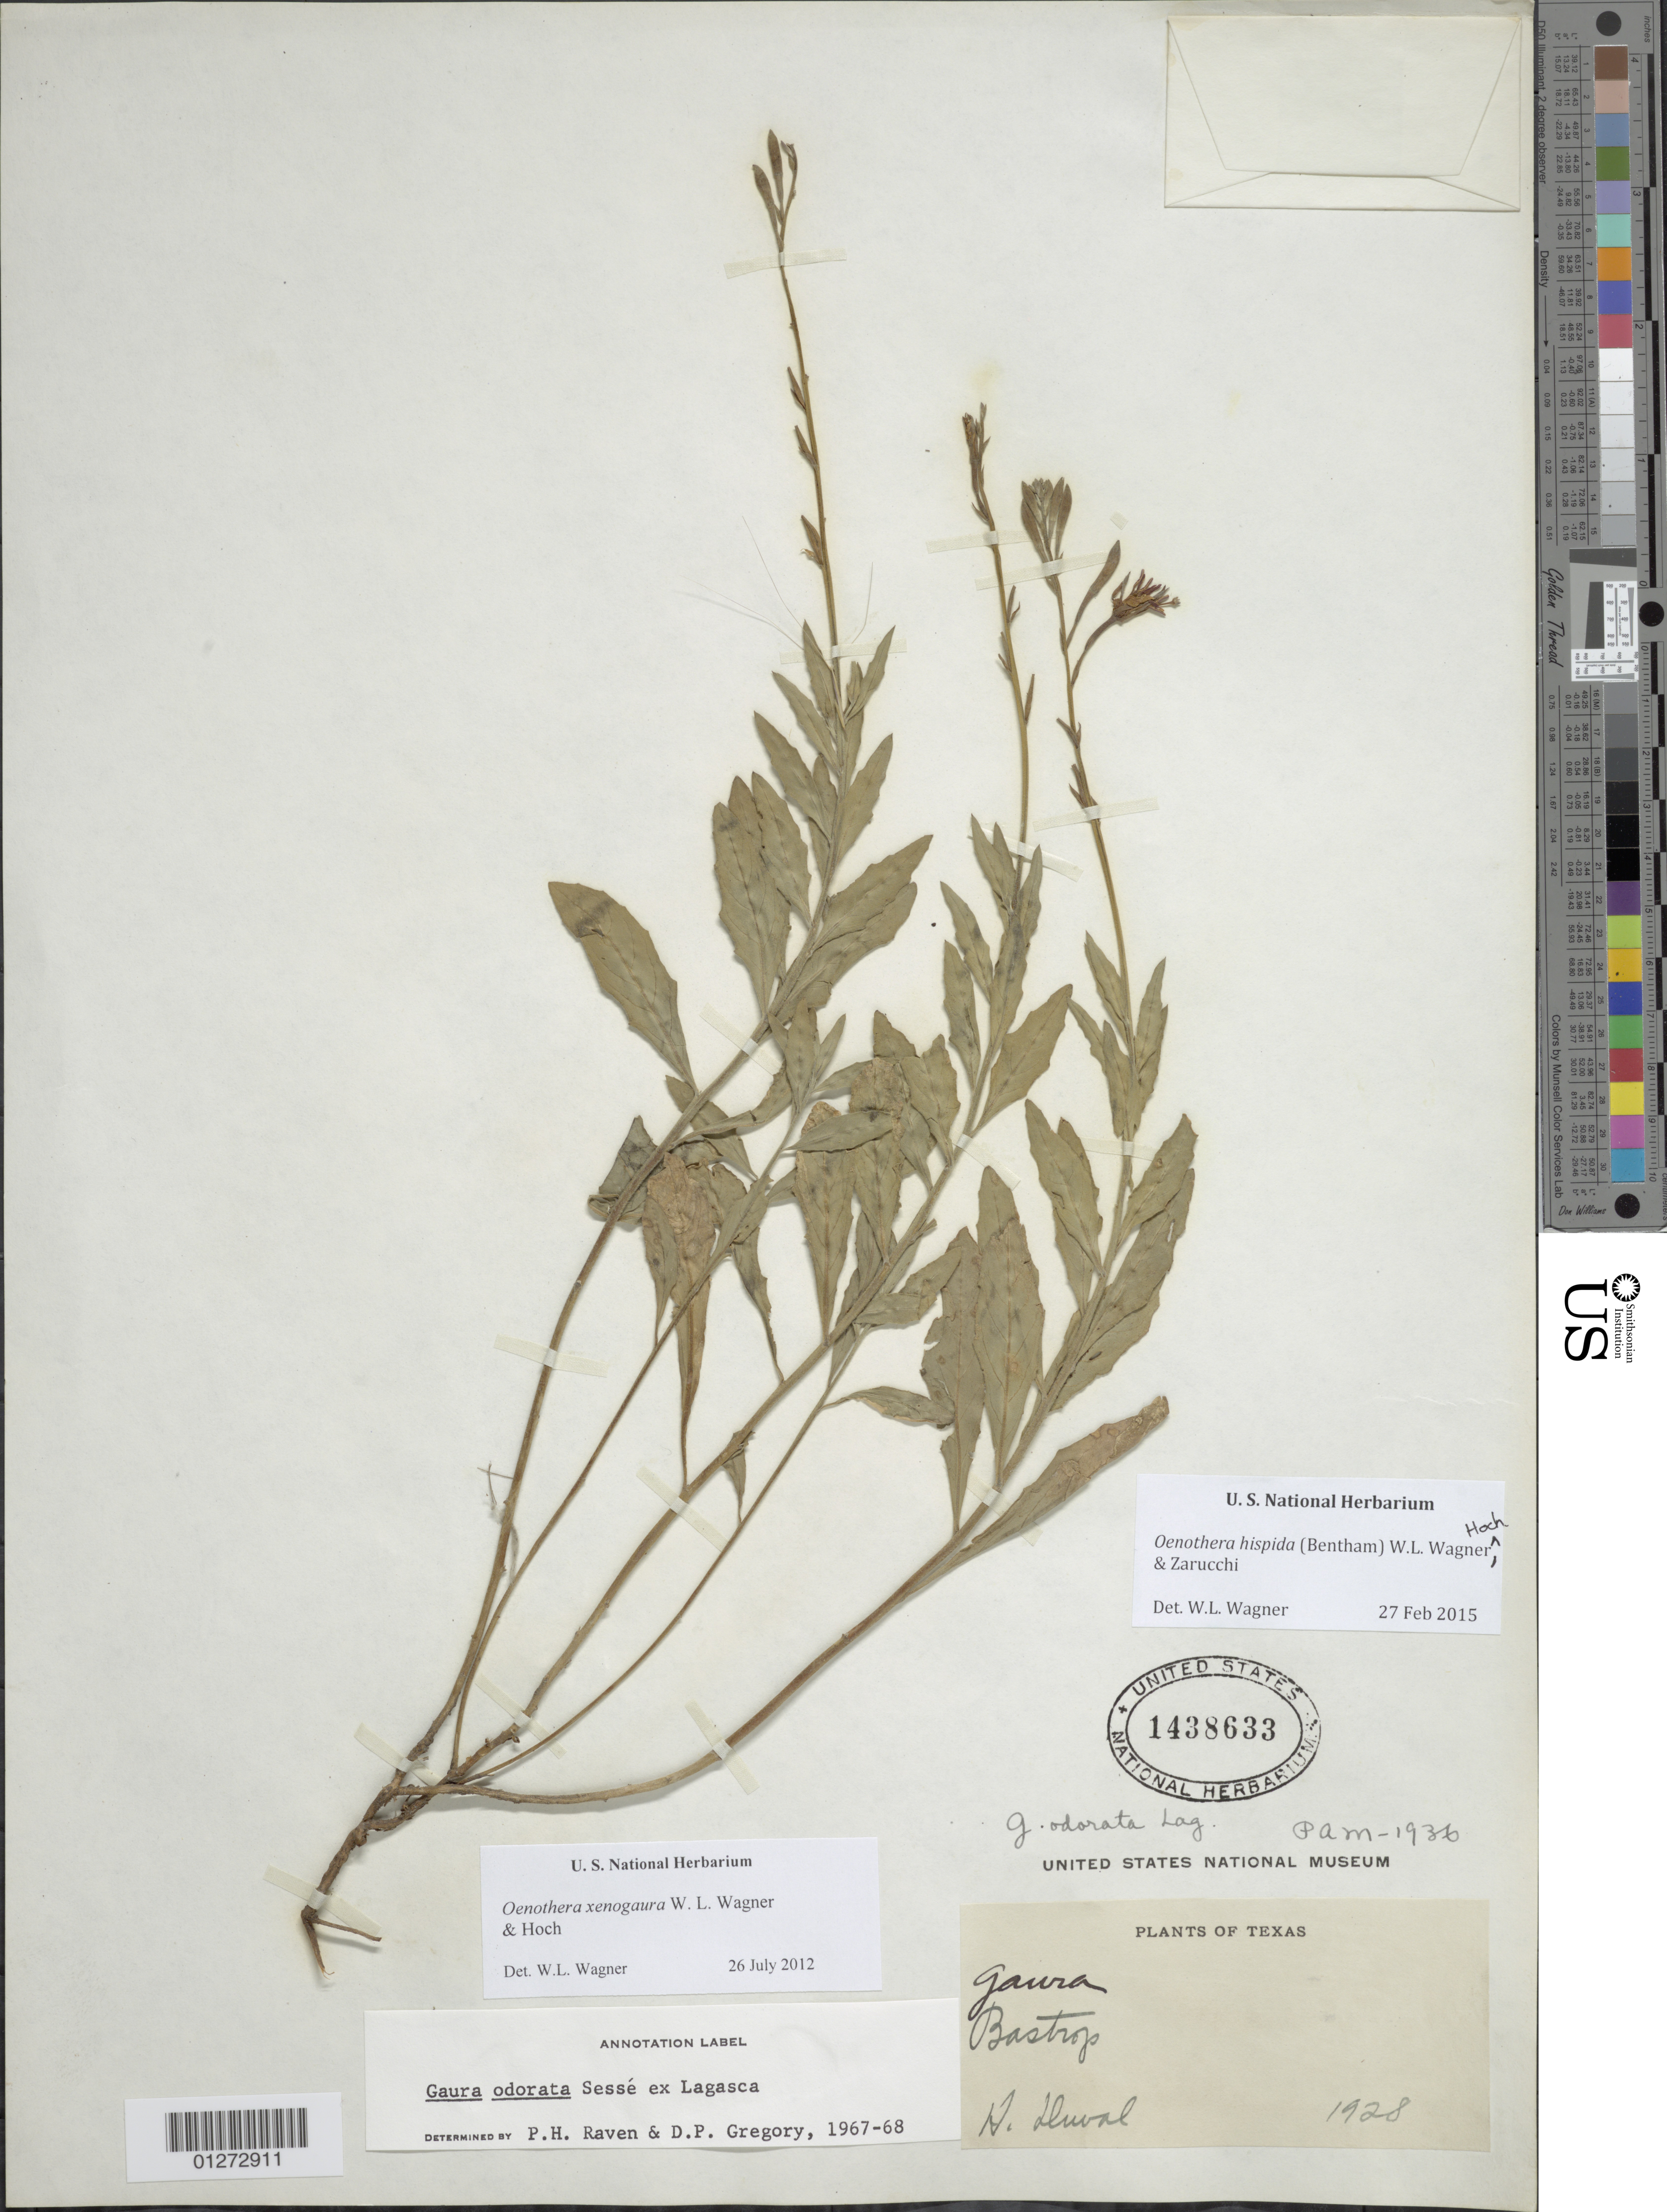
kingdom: Plantae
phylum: Tracheophyta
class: Magnoliopsida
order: Myrtales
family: Onagraceae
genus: Oenothera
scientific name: Oenothera hispida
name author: (Benth.) W.L. Wagner et al.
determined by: Wagner, W. L., (BOT), Smithsonian Institution - National Museum of Natural History (UNITED STATES)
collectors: H. Duval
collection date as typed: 1928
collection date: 1928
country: United States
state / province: Texas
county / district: Bastrop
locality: Bastrop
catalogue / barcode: US 1438633